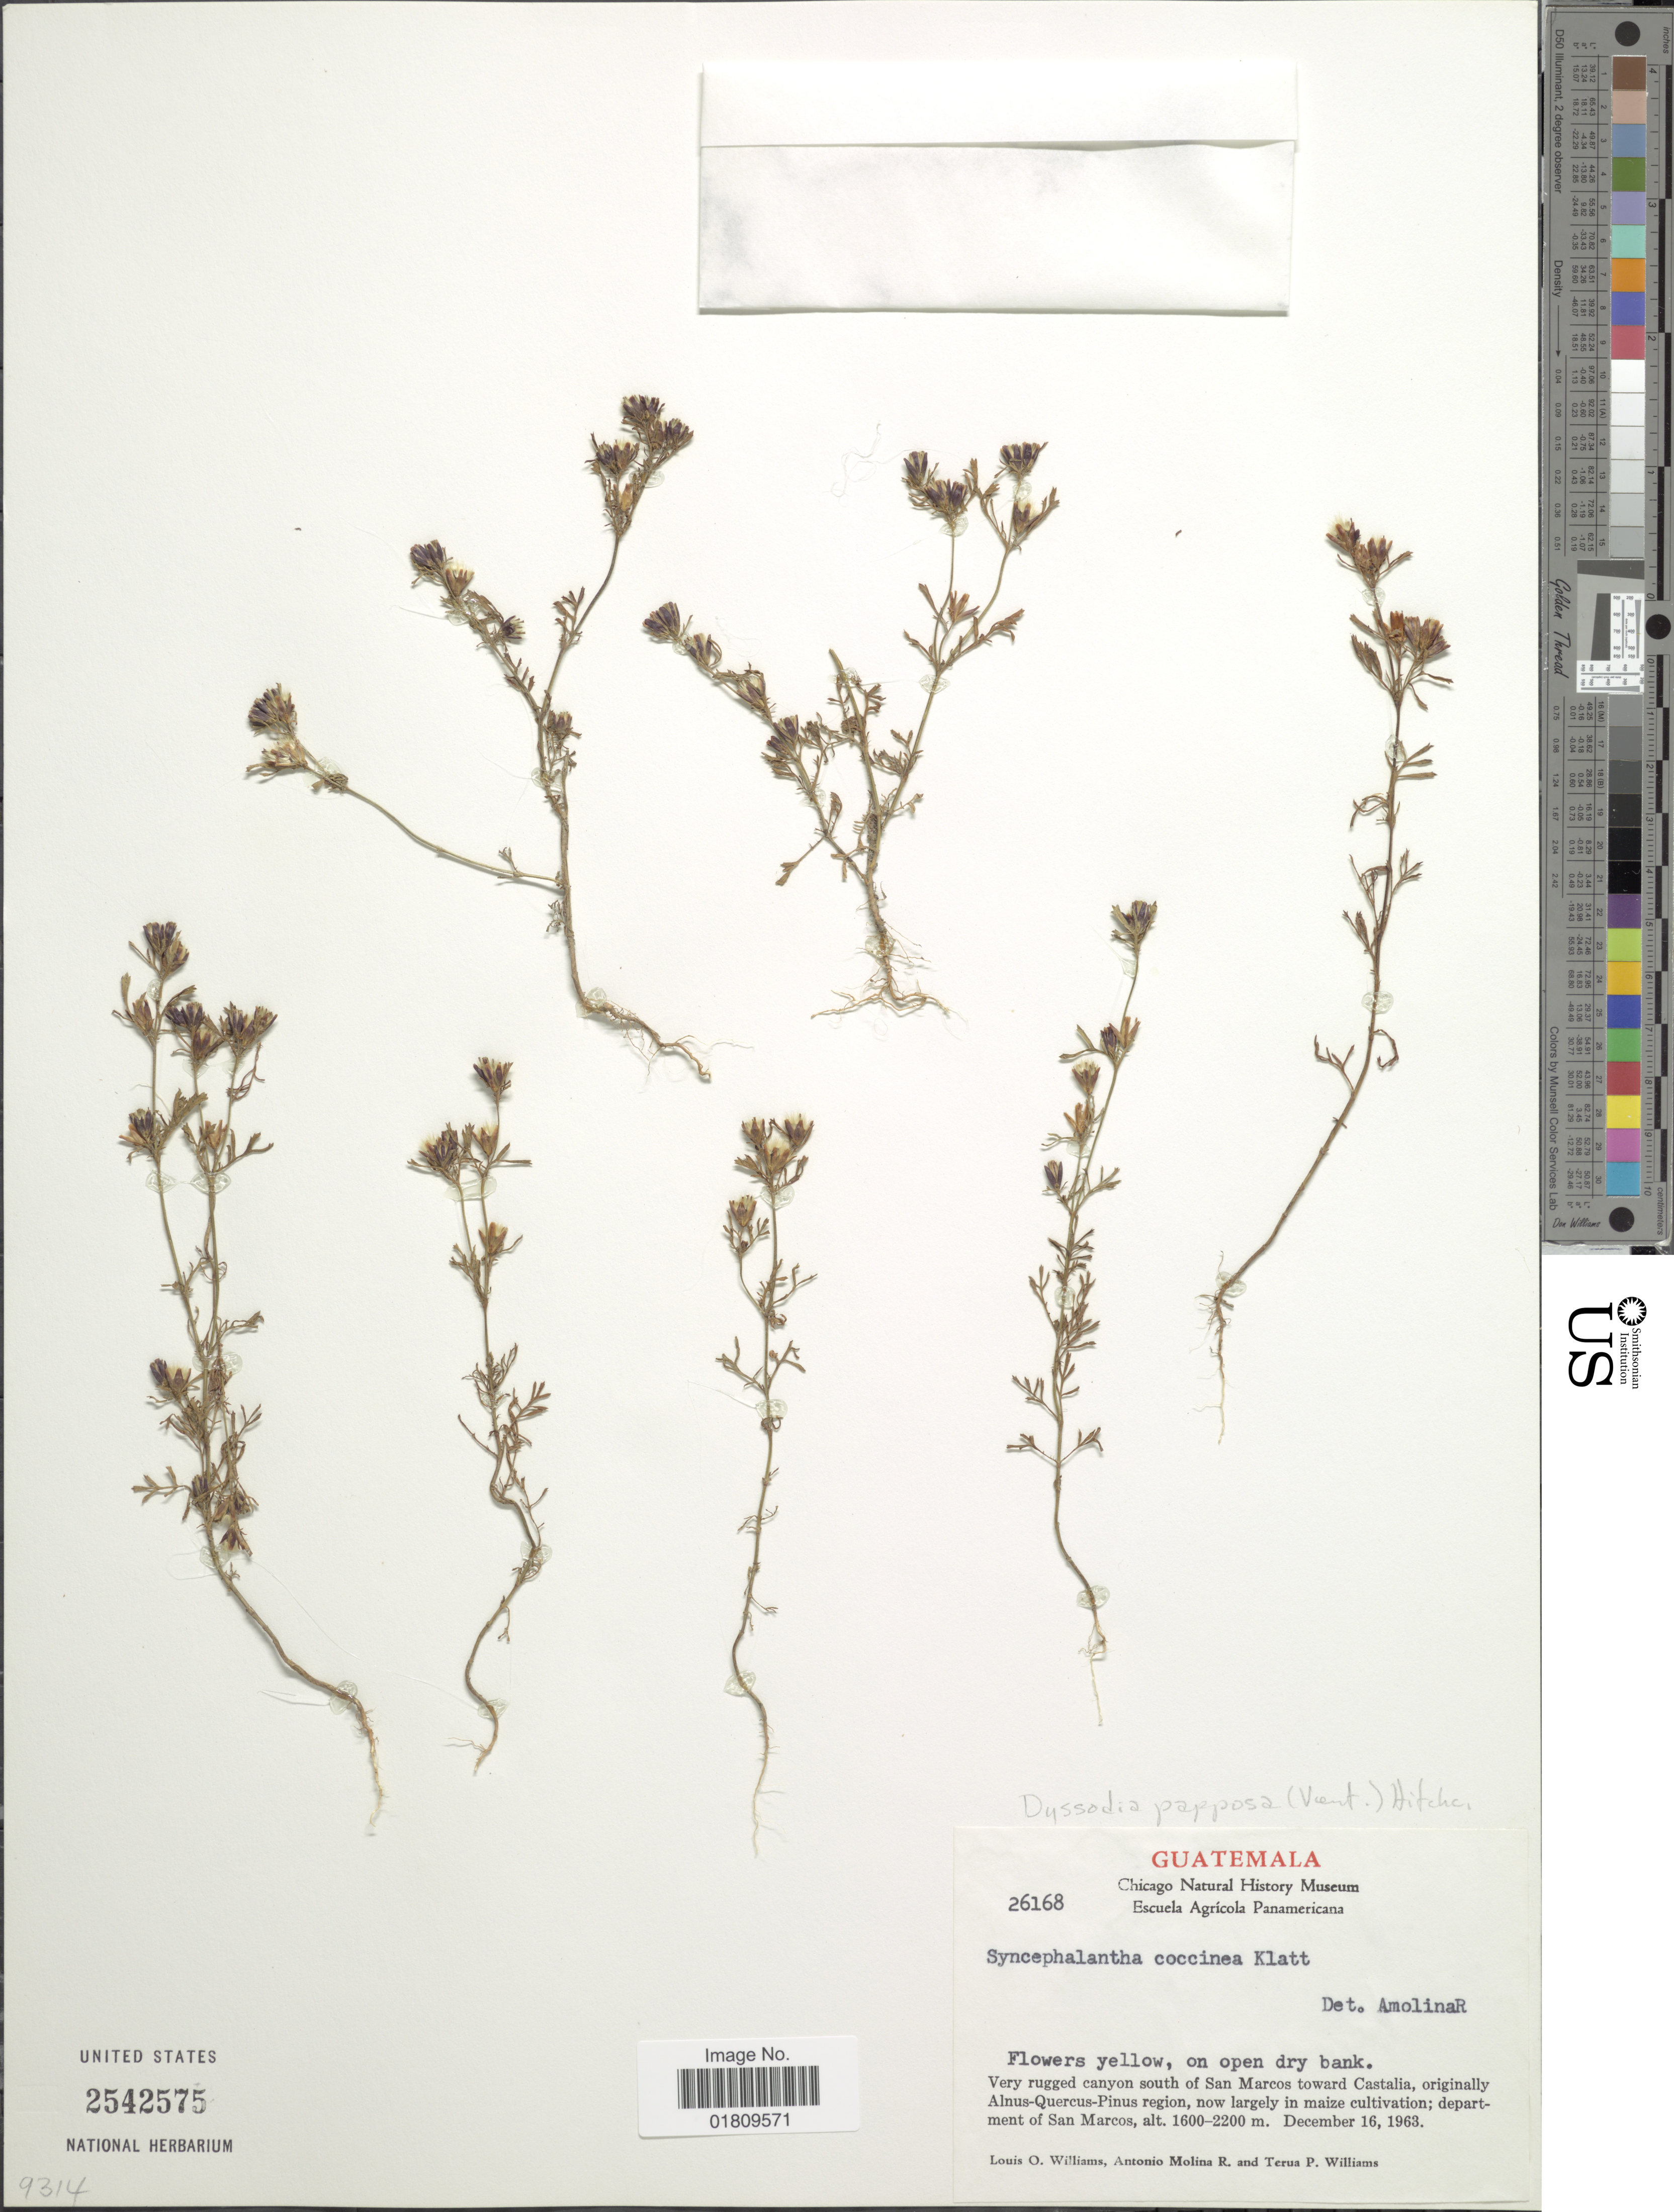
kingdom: Plantae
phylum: Tracheophyta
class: Magnoliopsida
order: Asterales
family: Asteraceae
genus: Dyssodia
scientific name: Dyssodia papposa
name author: (Vent.) Hitchc.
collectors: L. O. Williams, A. Molina R. & T. P. Williams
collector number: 26168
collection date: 1963-12-16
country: Guatemala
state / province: San Marcos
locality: Very rugged canyon south of San Marcos toward Castalia, originally Alnus-Quercus-Pinus region, now largely in maize cultivation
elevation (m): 1600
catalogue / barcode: US 2542575